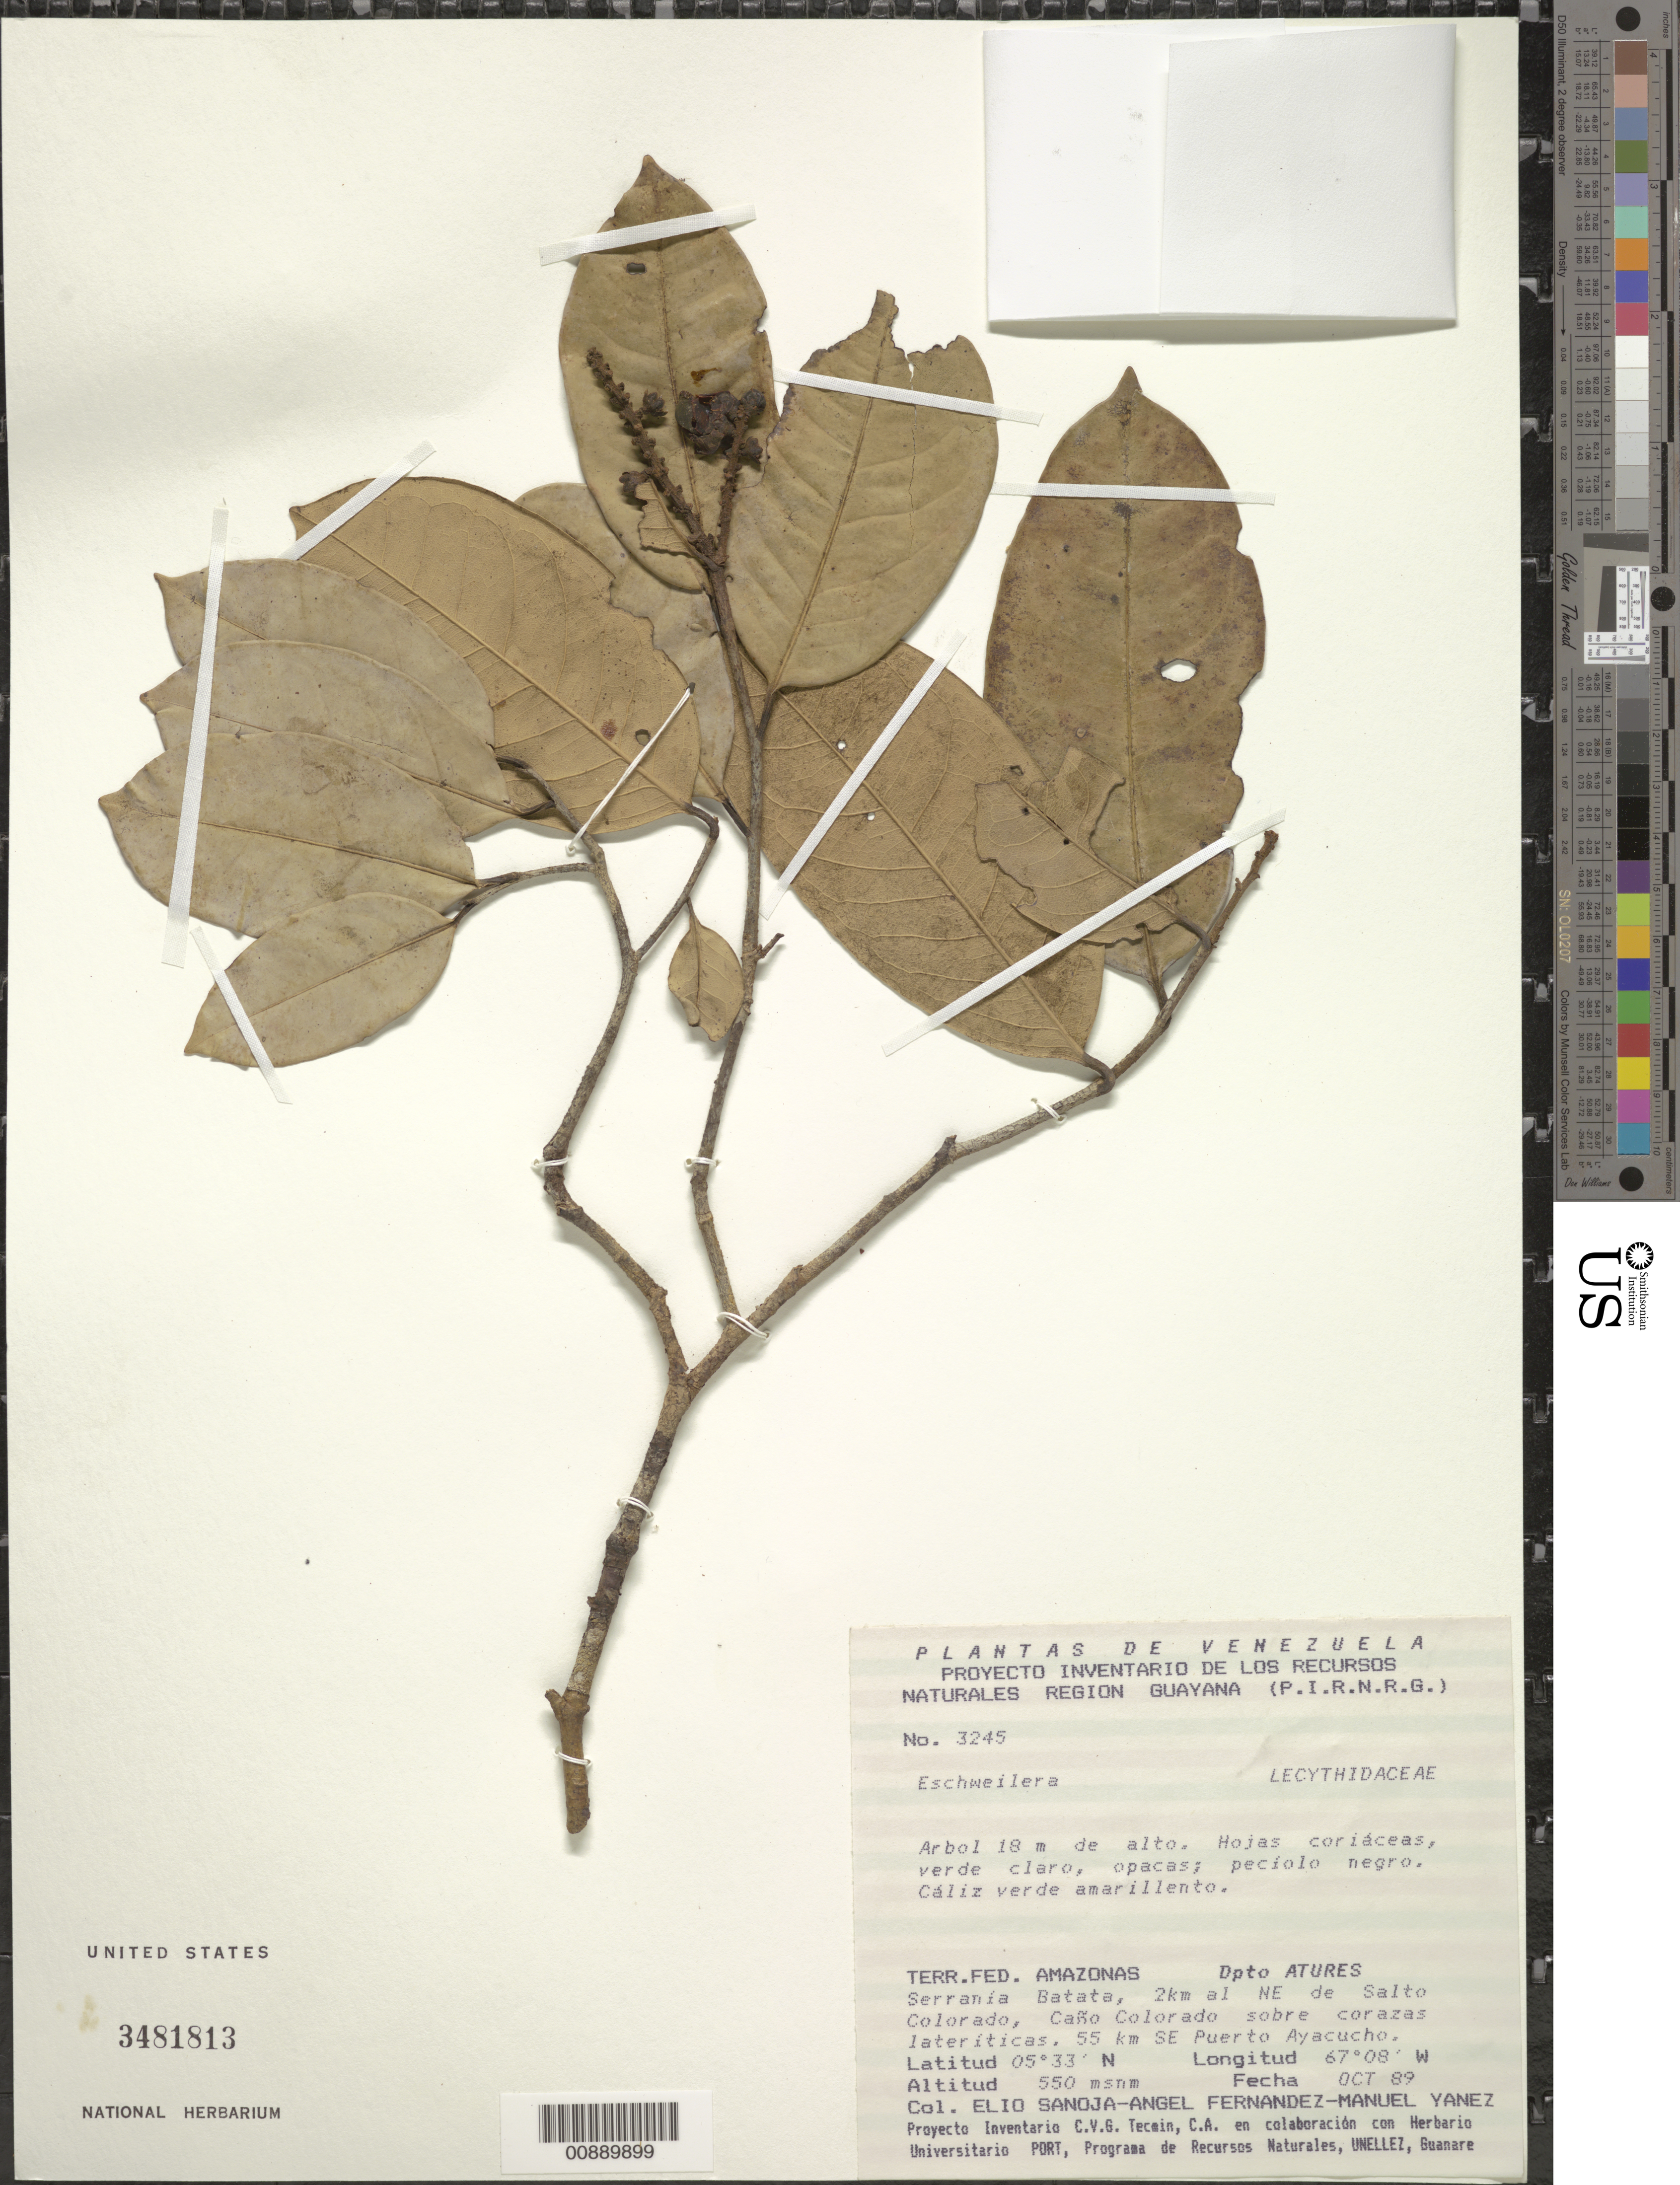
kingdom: Plantae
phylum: Tracheophyta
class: Magnoliopsida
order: Ericales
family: Lecythidaceae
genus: Eschweilera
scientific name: Eschweilera sp.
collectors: E. Sanoja, A. Fernandez & M. Yanez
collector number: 3245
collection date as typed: Oct-89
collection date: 1989-10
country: Venezuela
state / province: Amazonas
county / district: Atures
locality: Serrania Batata, 2 km NE de Salto Colorado, Caño Colorado, 55 km SE Puerto Ayacucho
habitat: Sobre corazas lateríticas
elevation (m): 550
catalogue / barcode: US 3481813